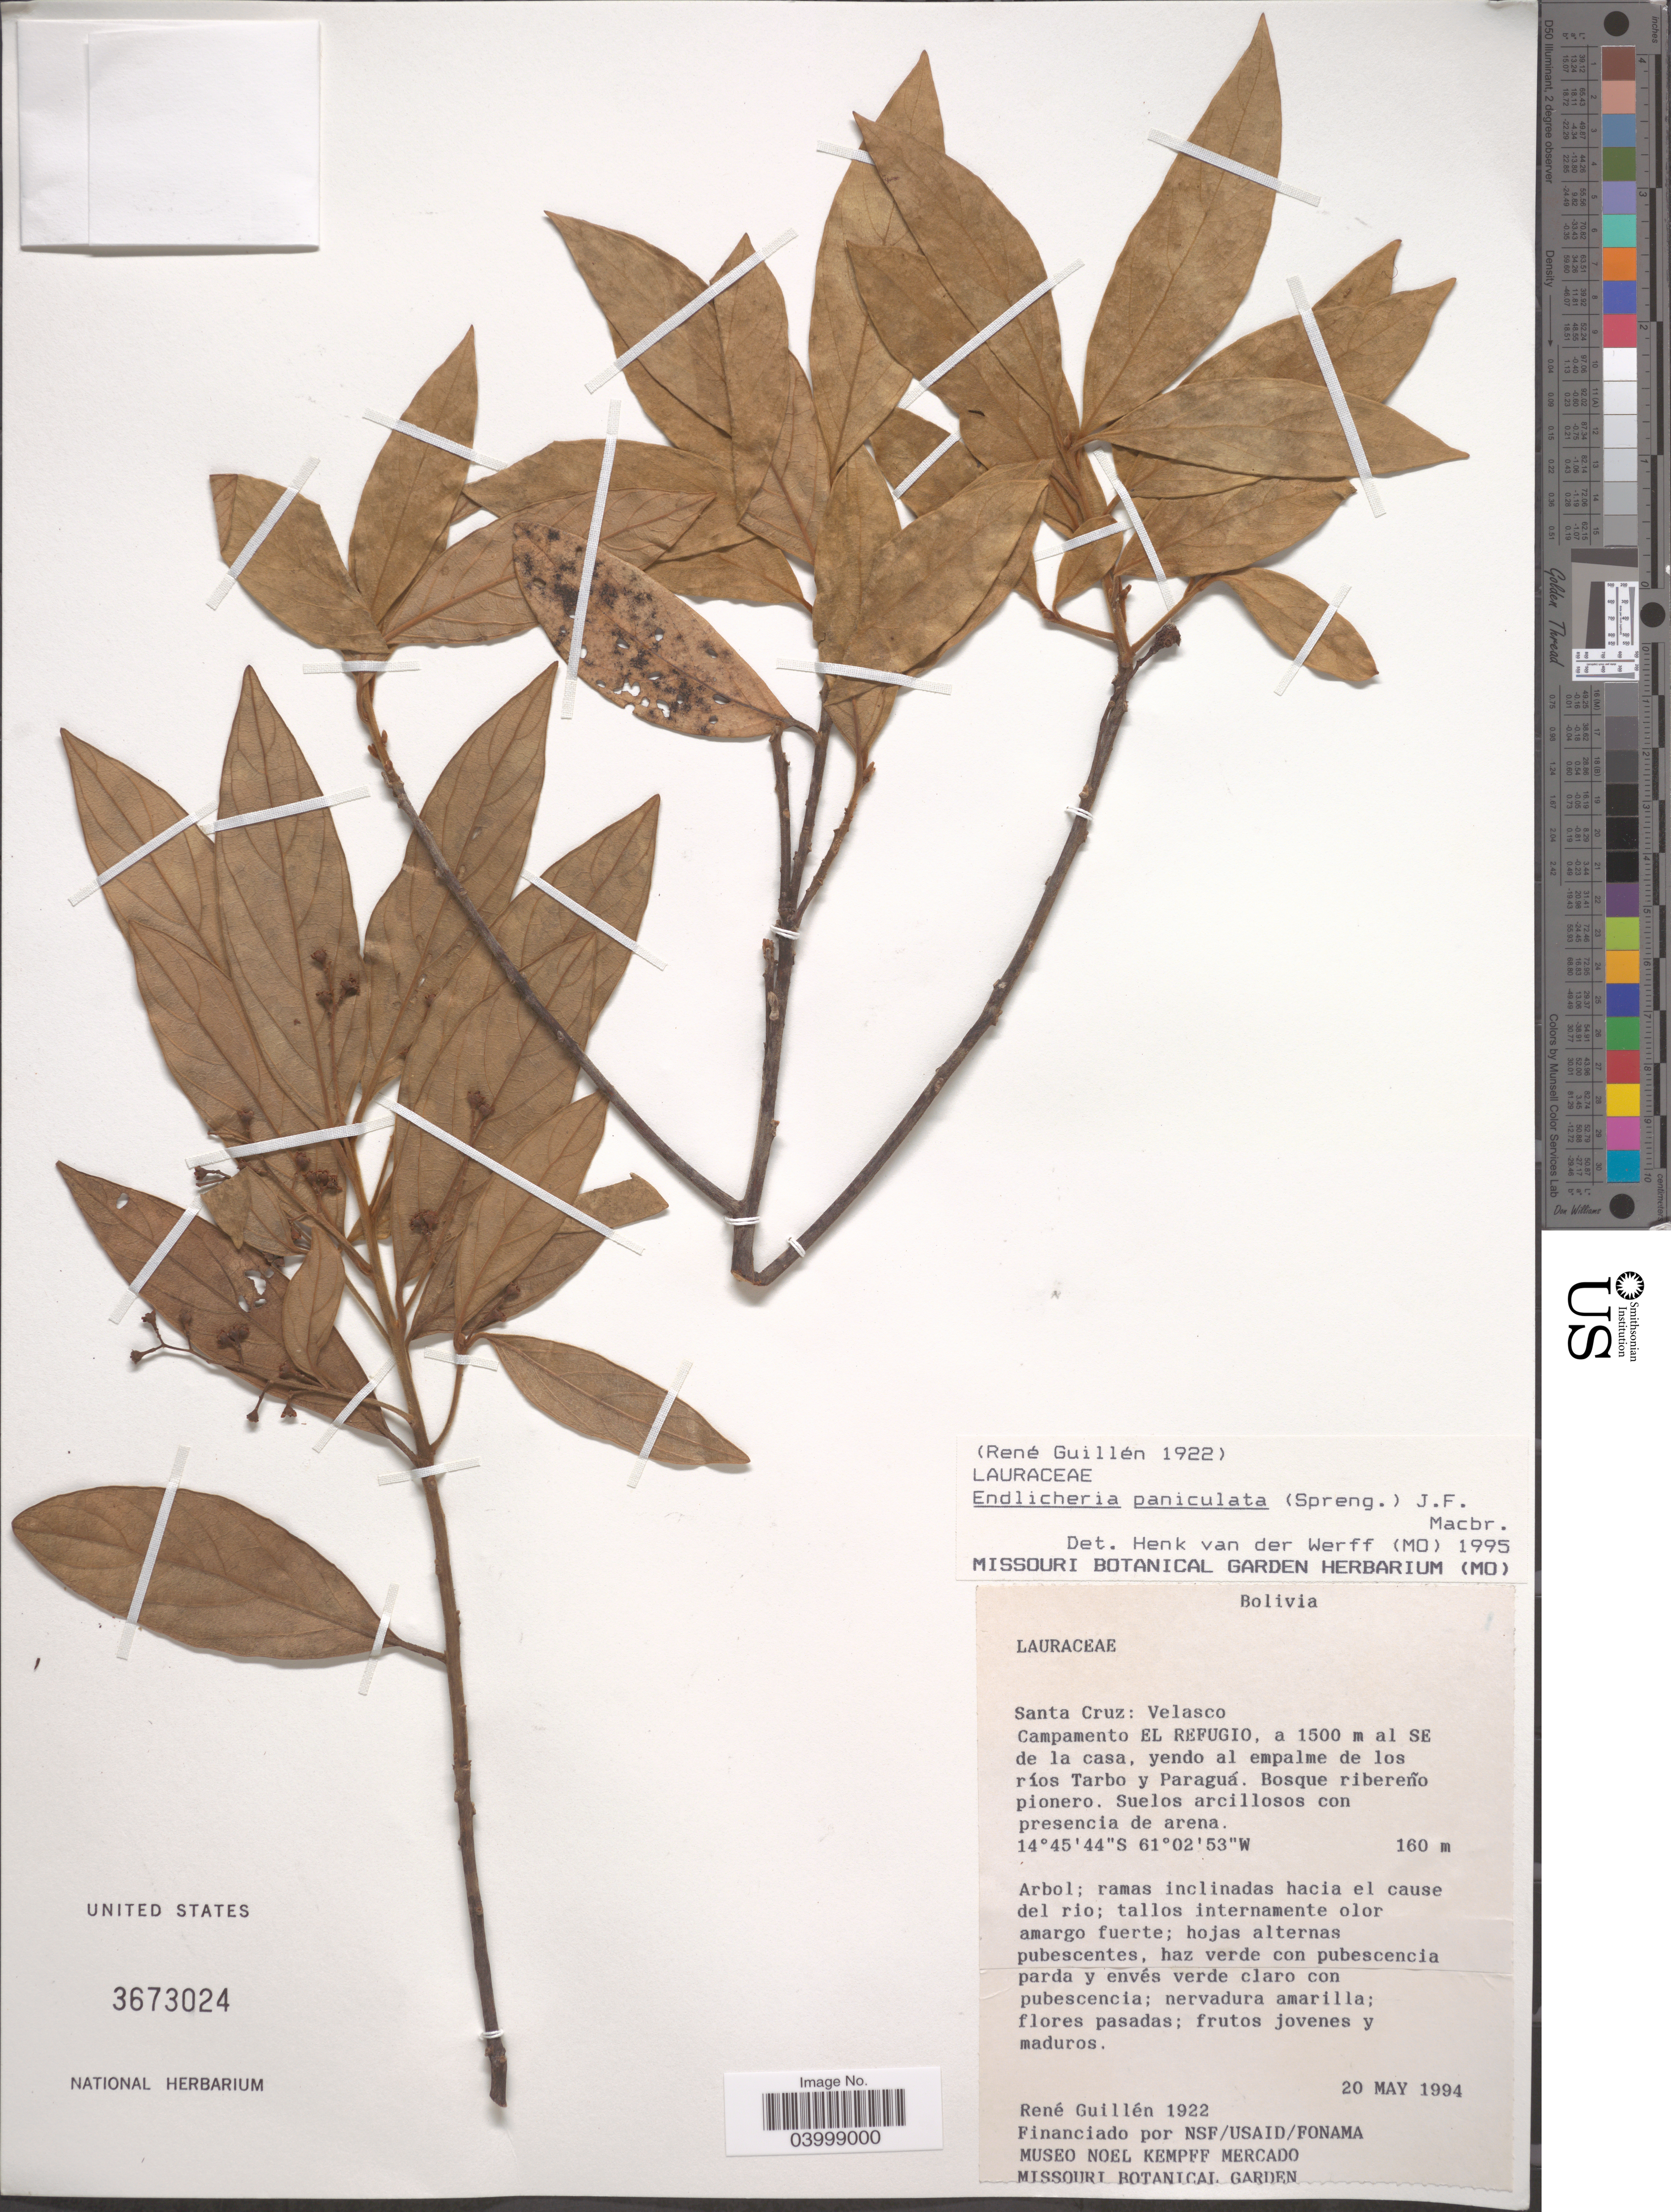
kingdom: Plantae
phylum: Tracheophyta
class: Magnoliopsida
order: Laurales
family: Lauraceae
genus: Endlicheria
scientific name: Endlicheria paniculata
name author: (Spreng.) J.F. Macbr.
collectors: R. Guillen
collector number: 1922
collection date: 1994-05-20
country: Bolivia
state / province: Santa Cruz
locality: Santa Cruz: Velasco. Campamento El Refugio, a 1500 m al SE de la casa, yendo al empalme de los ríos Tarbo y Paraguá.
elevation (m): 160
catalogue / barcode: US 3673024